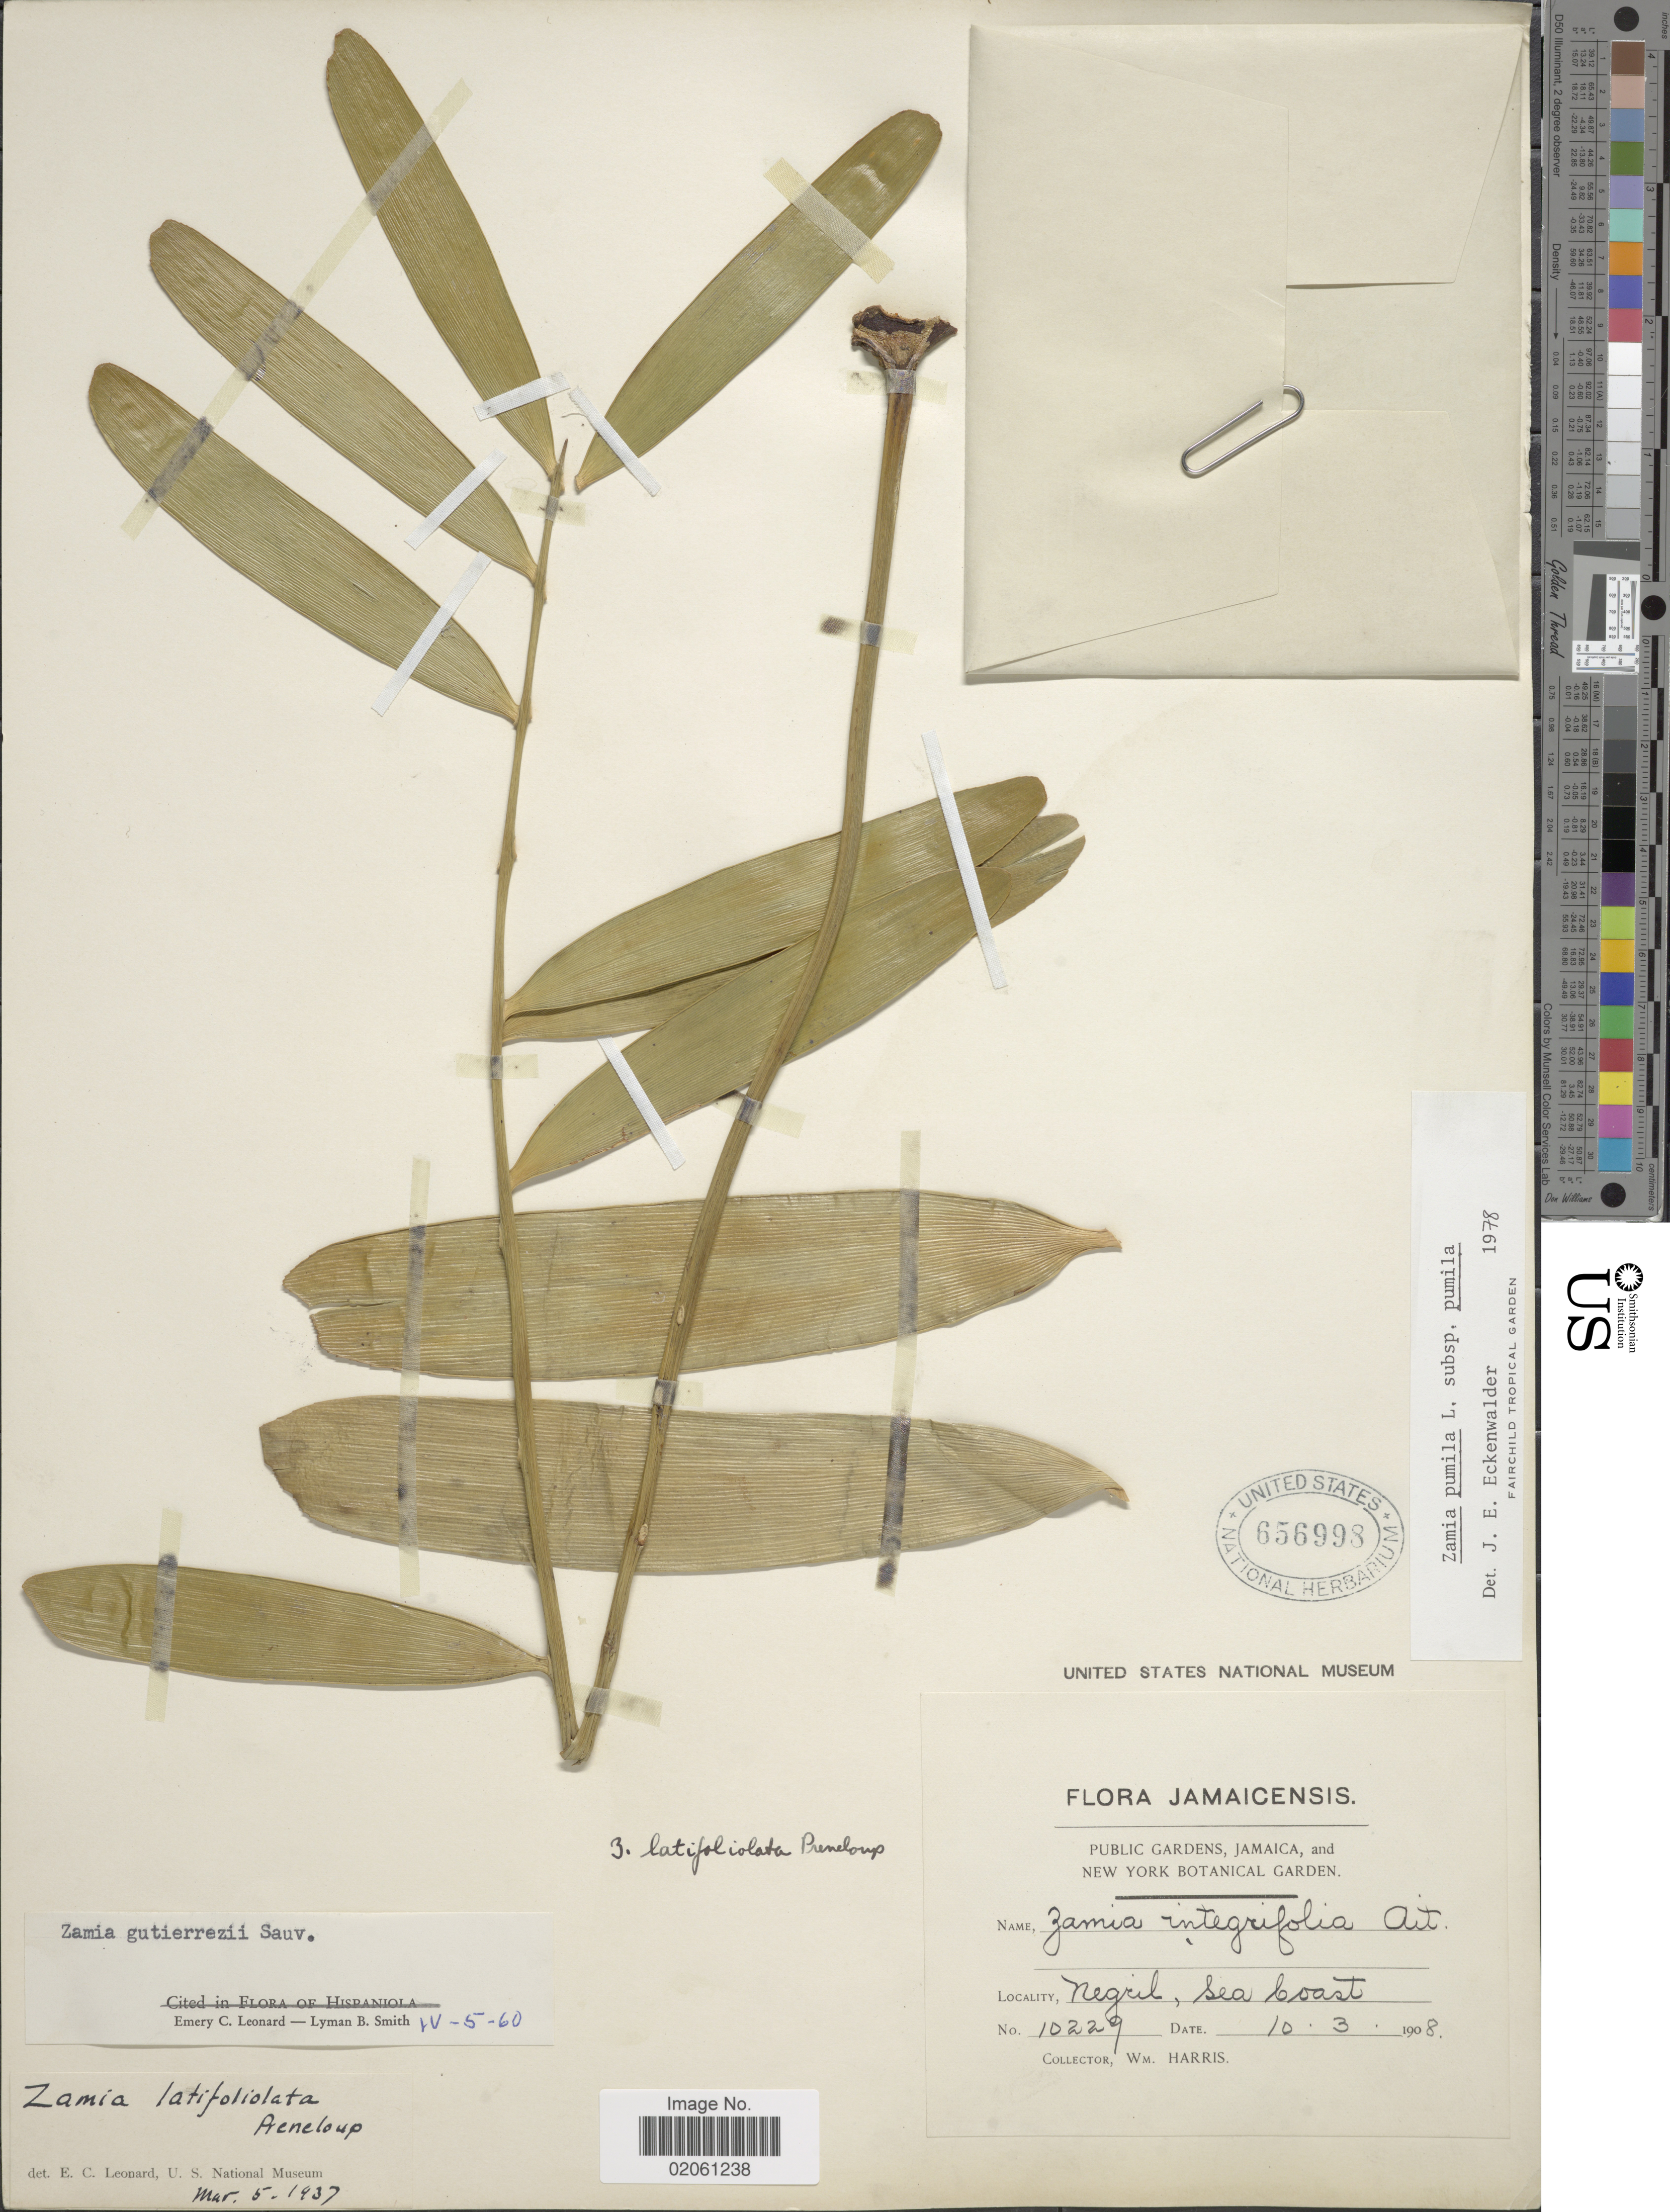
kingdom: Plantae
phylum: Tracheophyta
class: Cycadopsida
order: Cycadales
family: Zamiaceae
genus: Zamia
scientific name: Zamia pumila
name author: L.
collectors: W. H. Harris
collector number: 10229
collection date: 1908-03-10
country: Jamaica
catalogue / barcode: US 656998